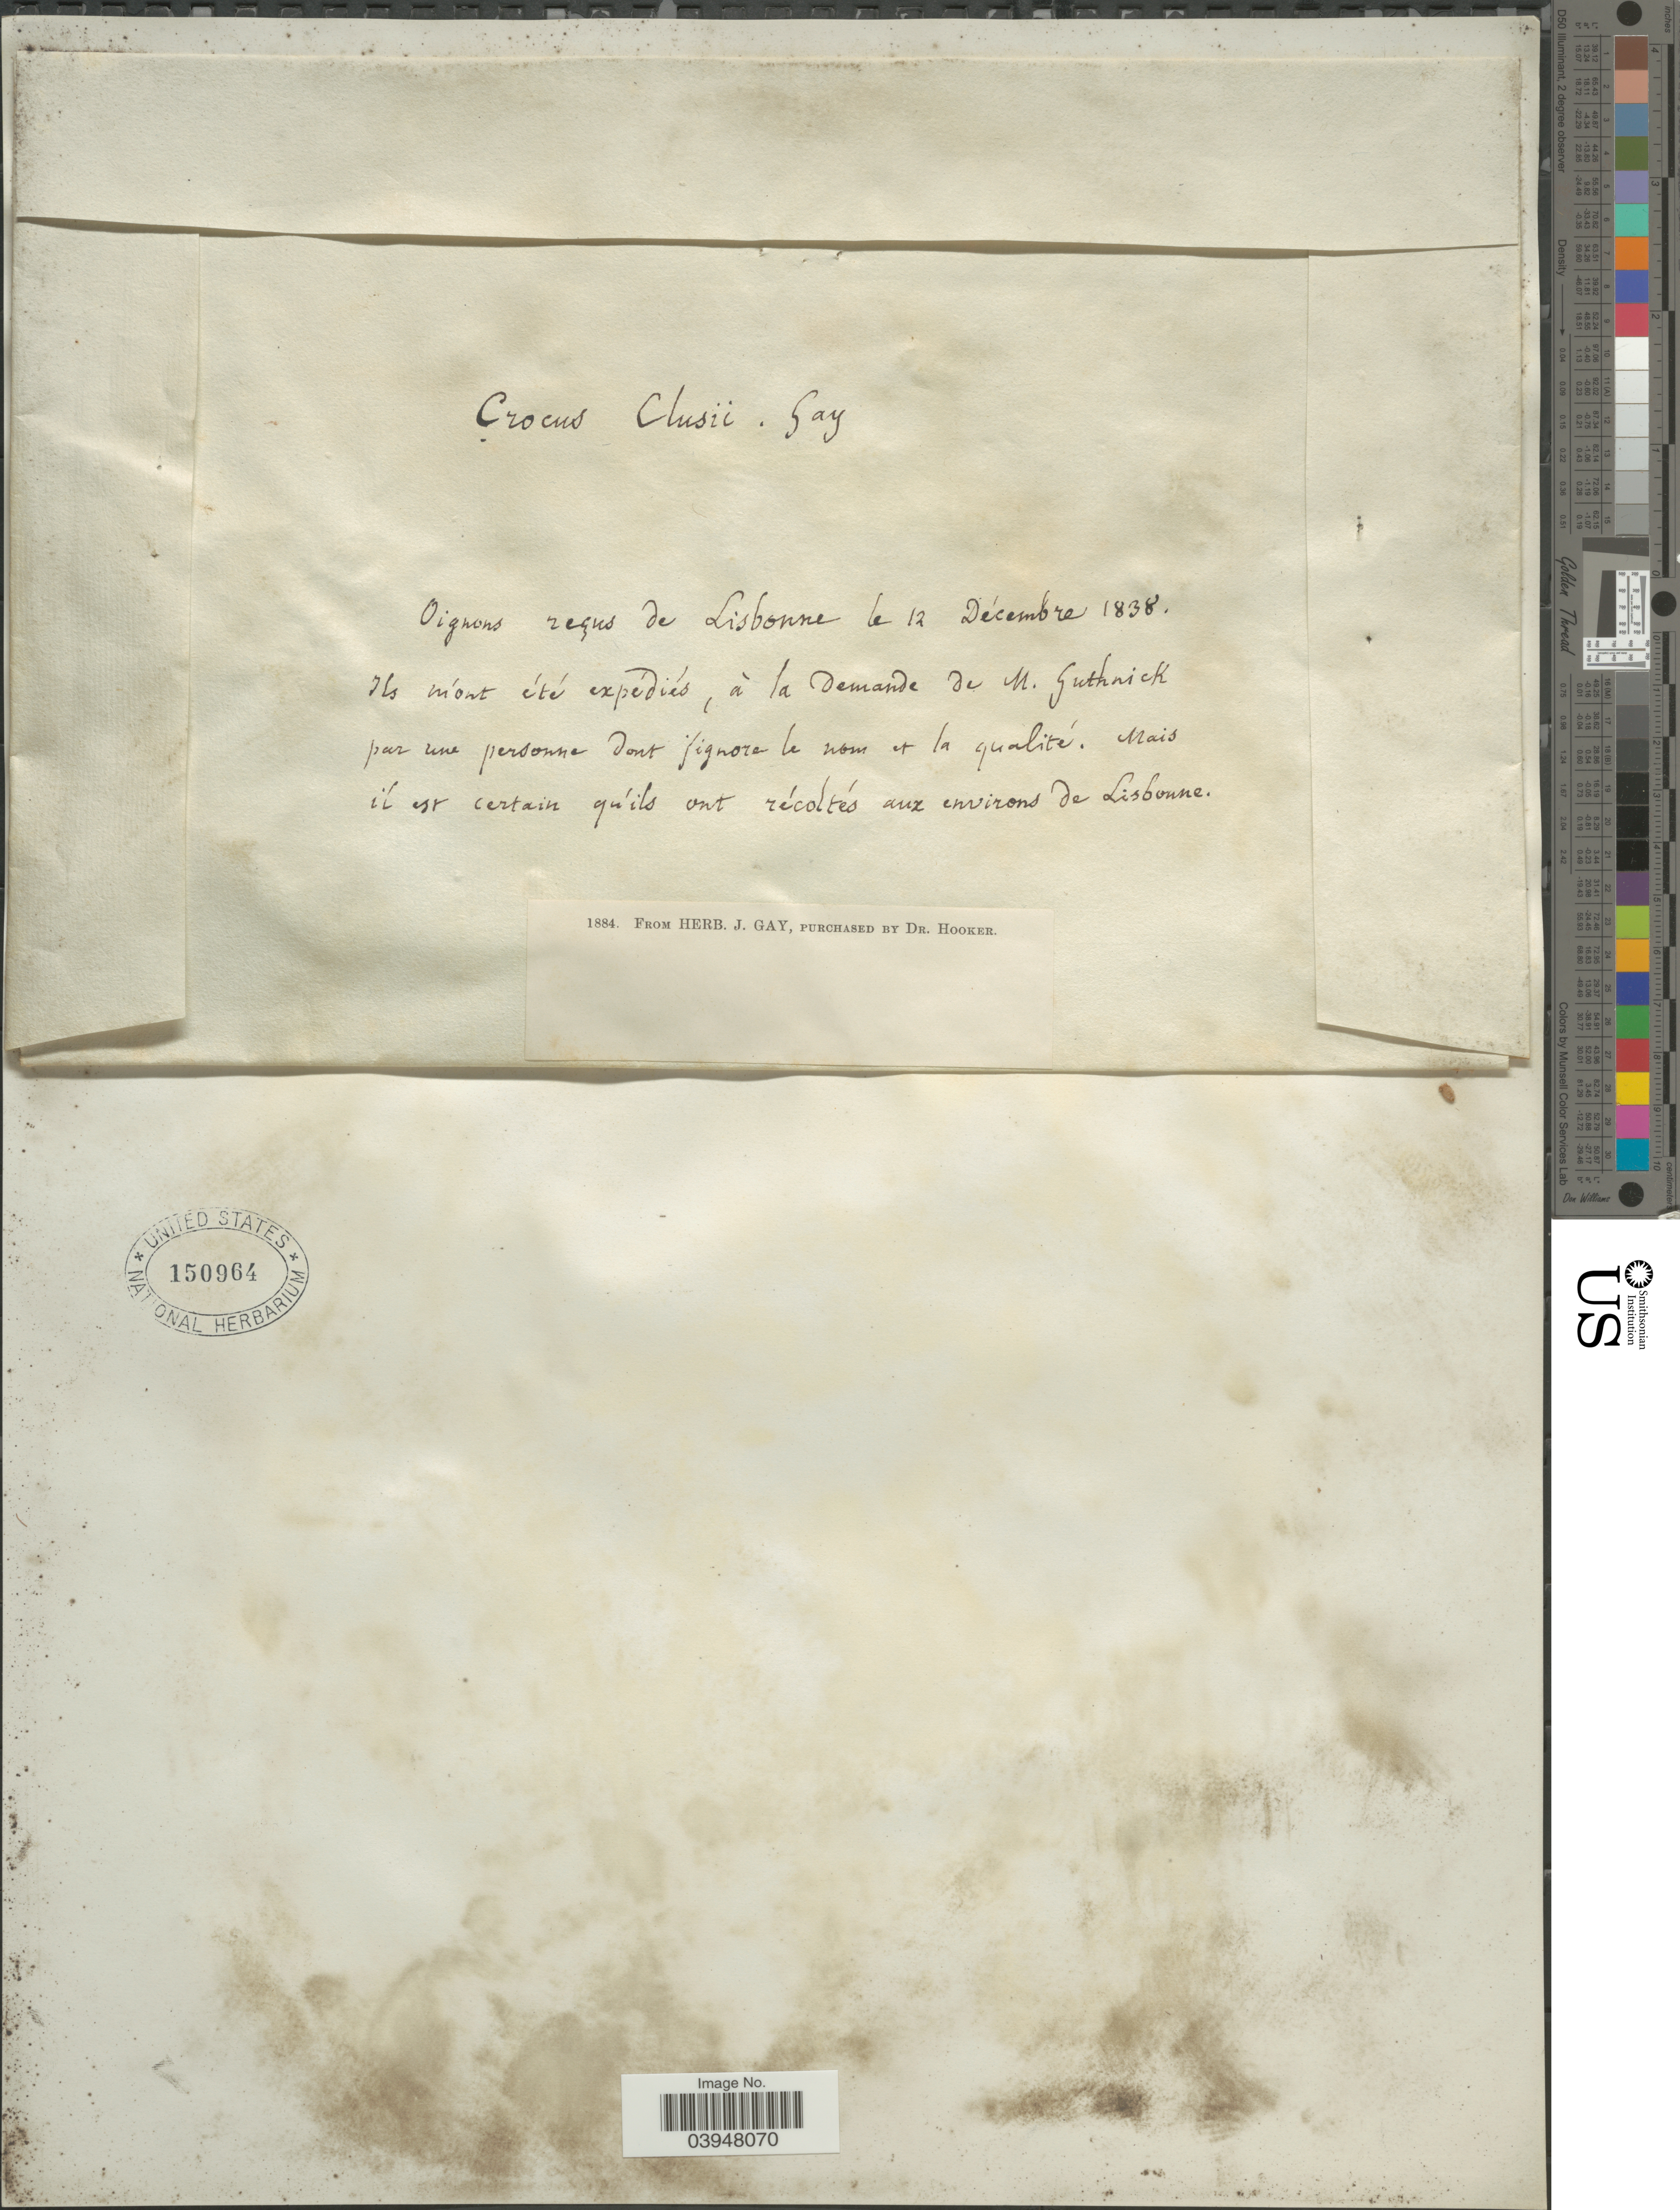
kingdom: Plantae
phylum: Tracheophyta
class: Liliopsida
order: Asparagales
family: Iridaceae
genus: Crocus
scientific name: Crocus clusii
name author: J. Gay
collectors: ex herb. J. Gay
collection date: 1838-12-12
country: Portugal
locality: Aux environs de Lisbonne.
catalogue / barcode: US 150964